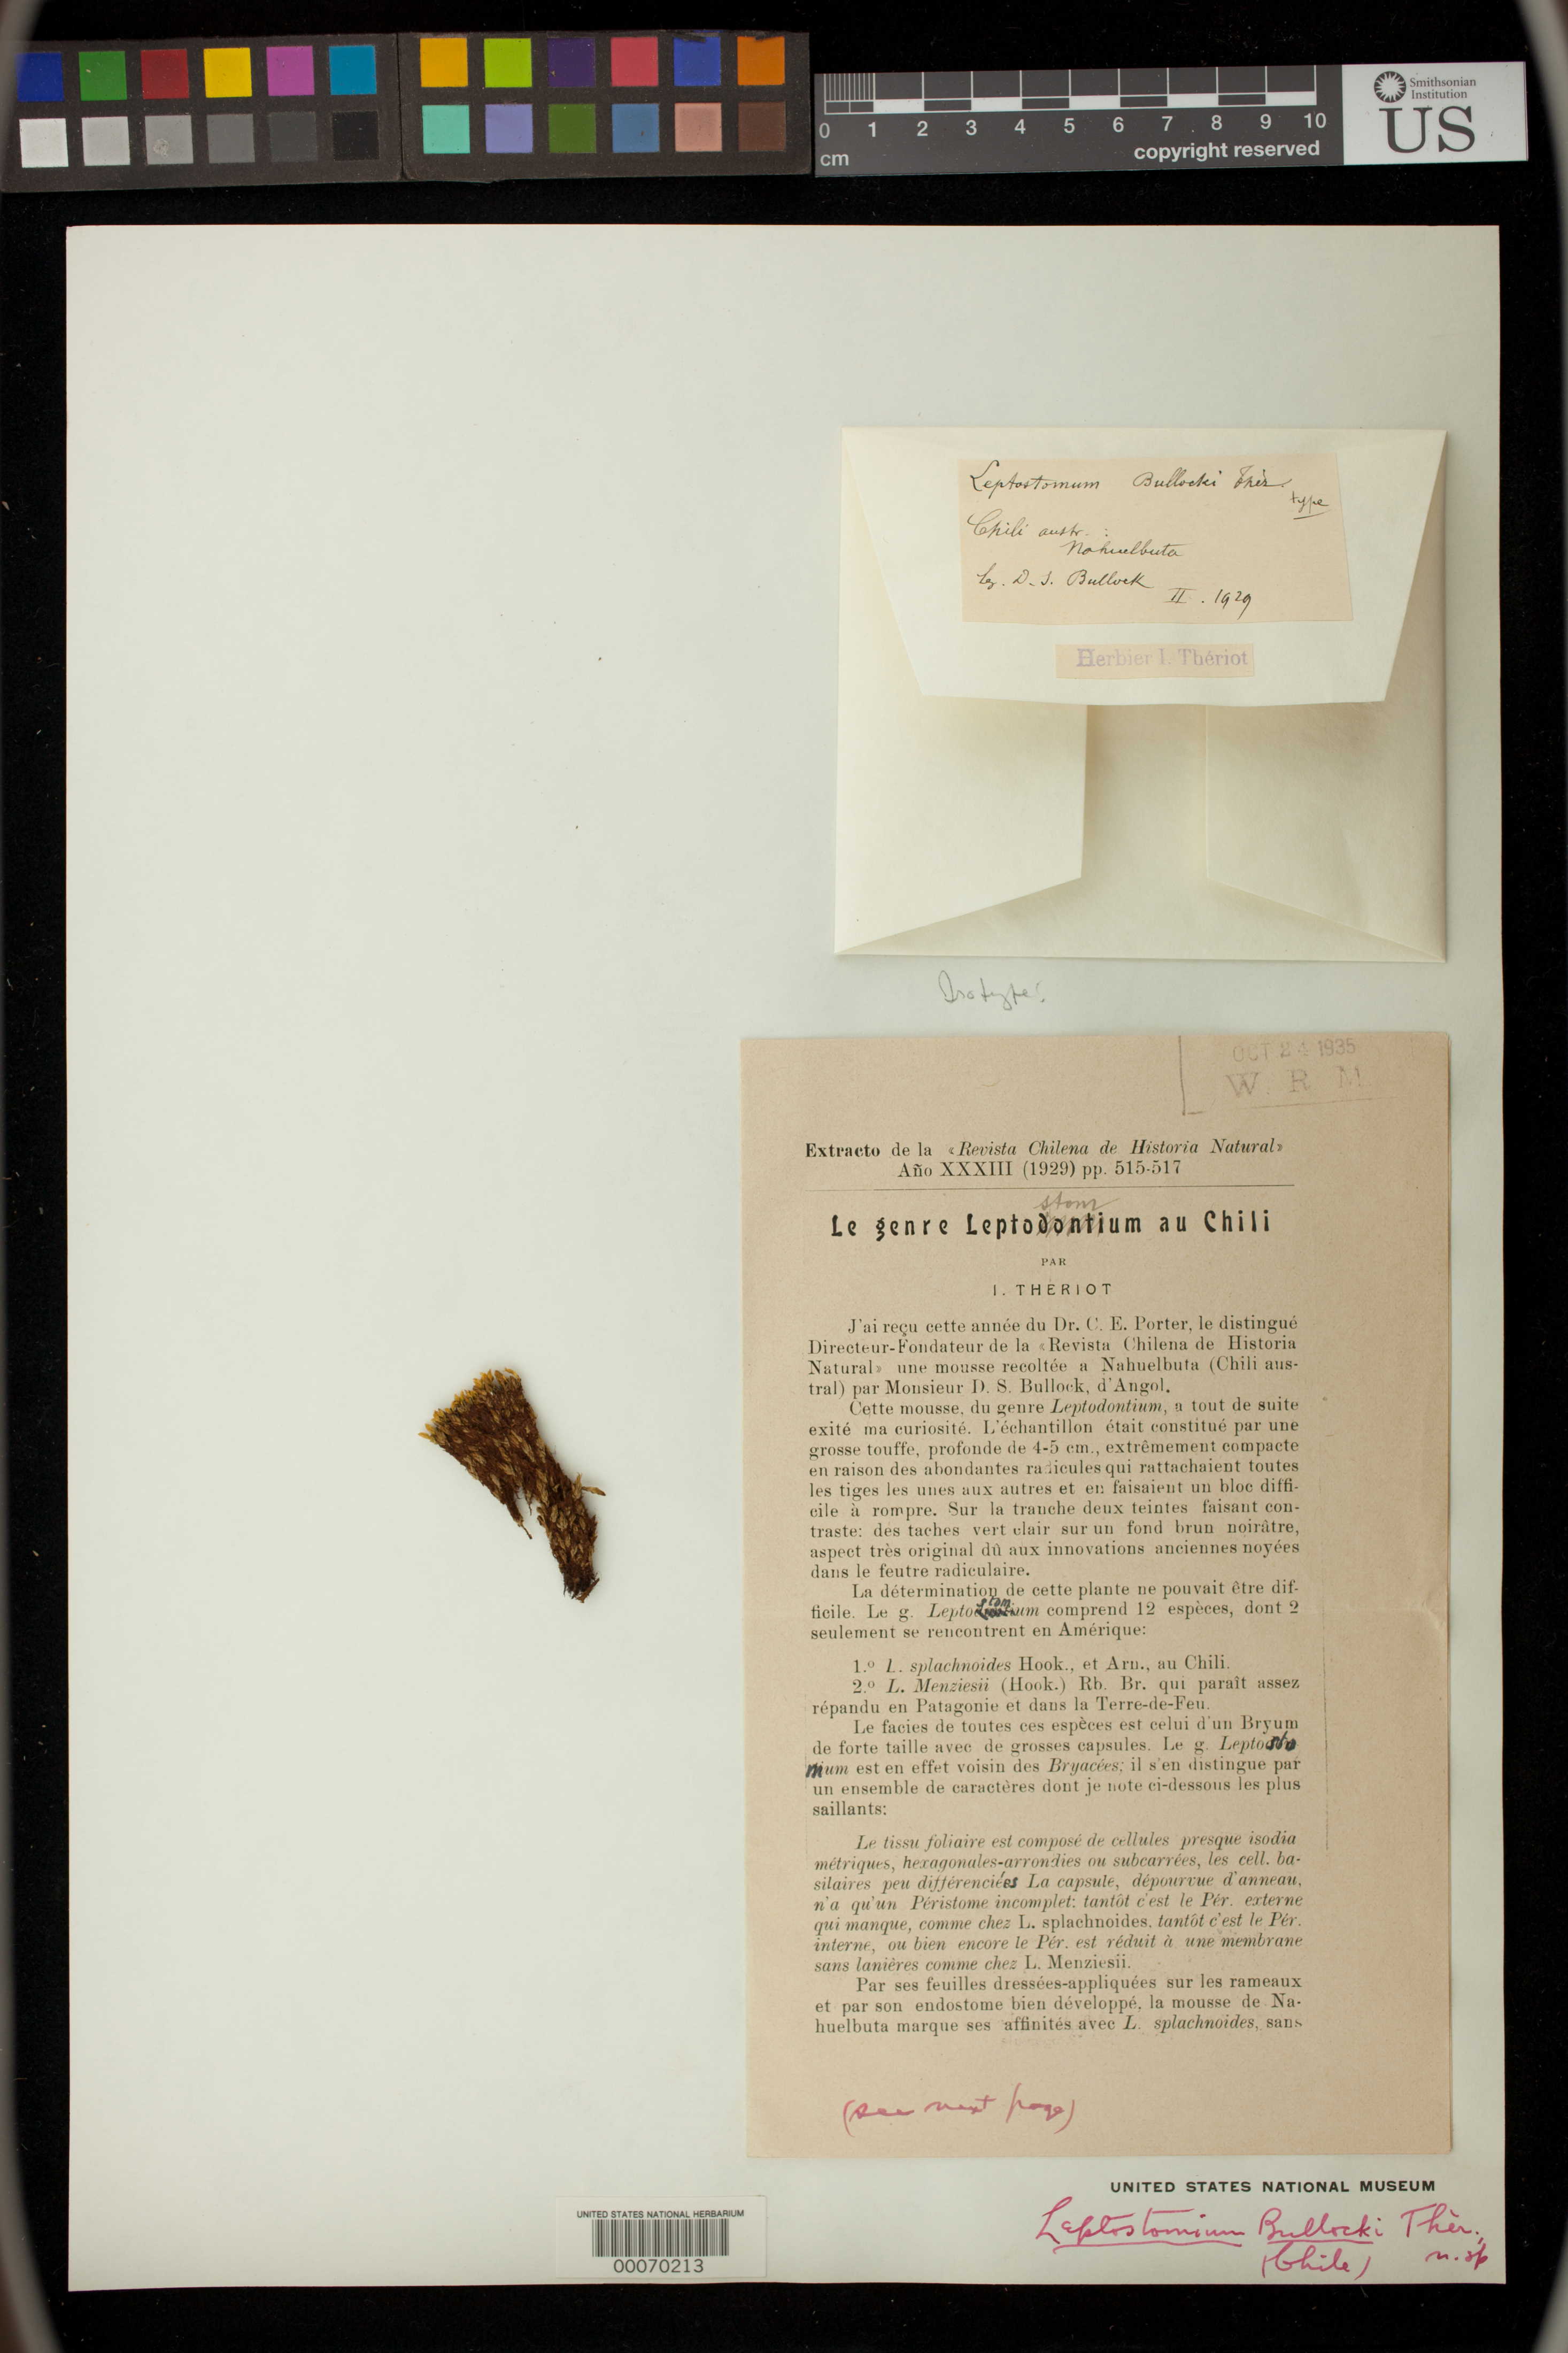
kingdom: Plantae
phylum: Bryophyta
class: Bryopsida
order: Pottiales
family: Pottiaceae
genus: Leptodontium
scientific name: Leptodontium bullocki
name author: Thér.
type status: Isotype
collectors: J. D. Bullock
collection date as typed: Feb 1929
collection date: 1929-02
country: Chile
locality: Nahuebuta.